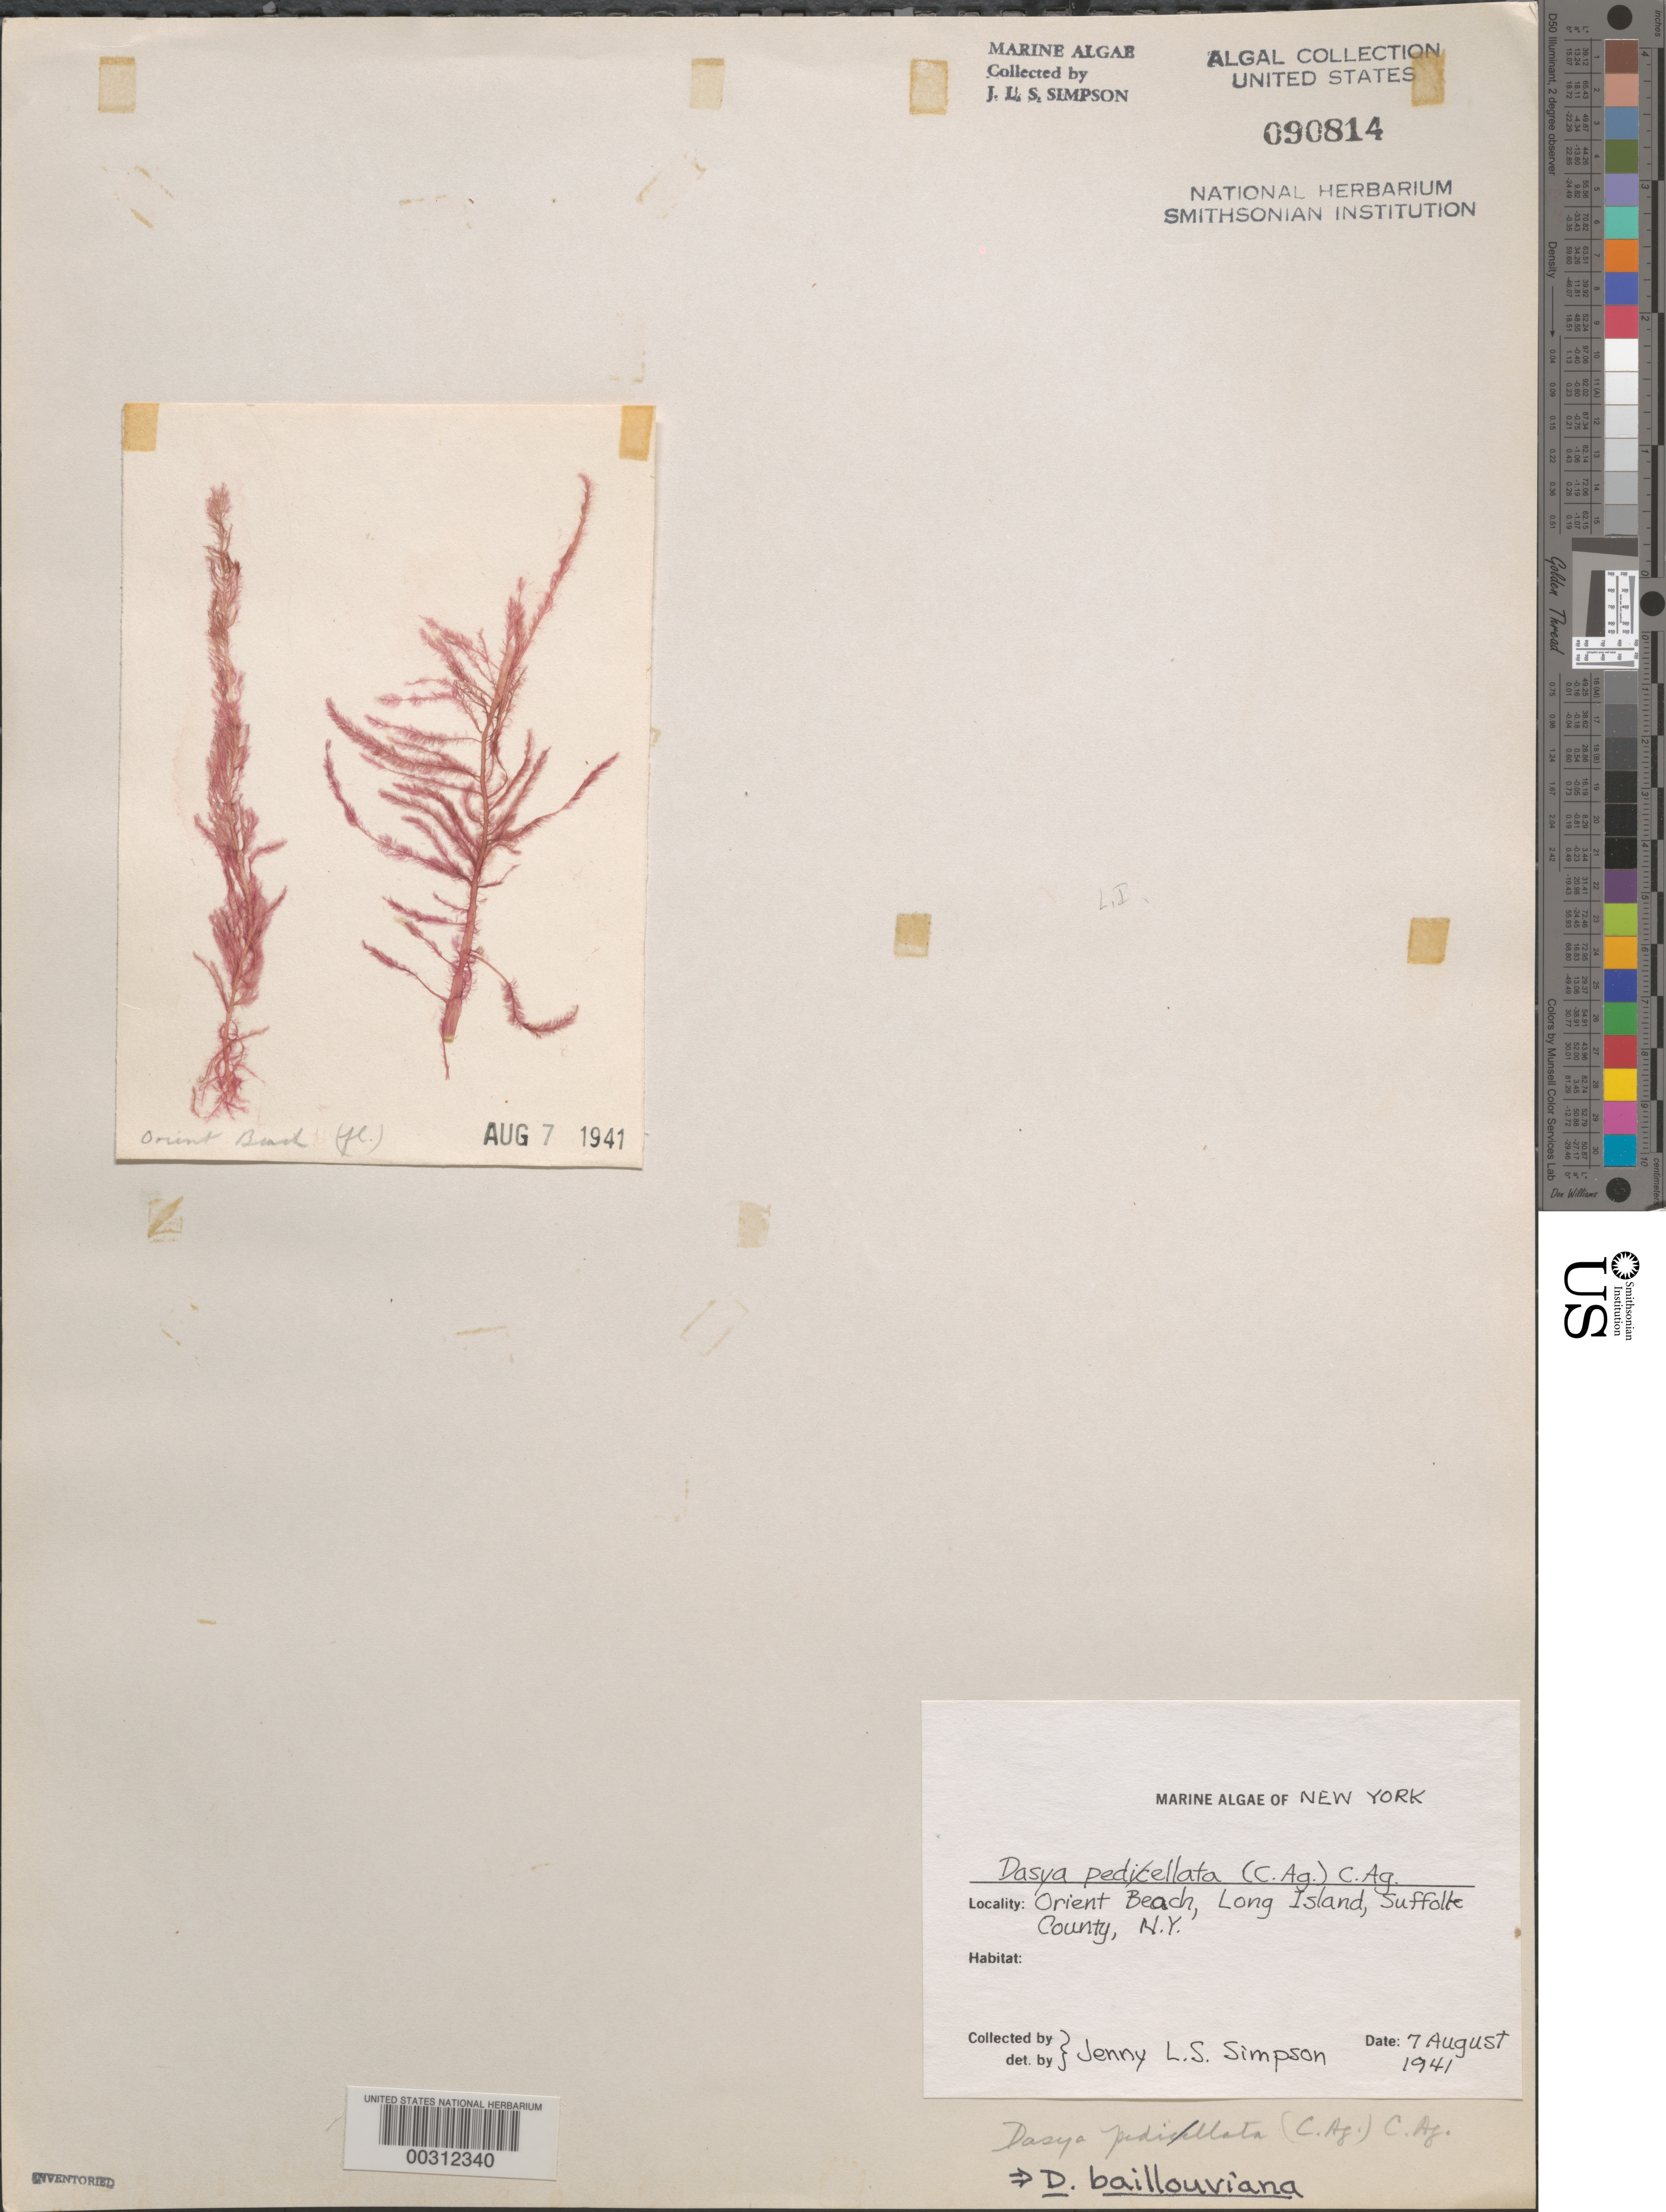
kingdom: Plantae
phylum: Rhodophyta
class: Florideophyceae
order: Ceramiales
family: Dasyaceae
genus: Dasya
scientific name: Dasya pedicellata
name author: (C. Agardh) C. Agardh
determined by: Algae name updating Project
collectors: J. Simpson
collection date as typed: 07 Aug 1941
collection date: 1941-08-07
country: United States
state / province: New York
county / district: Suffolk County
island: Long Island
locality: Orient Beach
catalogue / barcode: US 90814